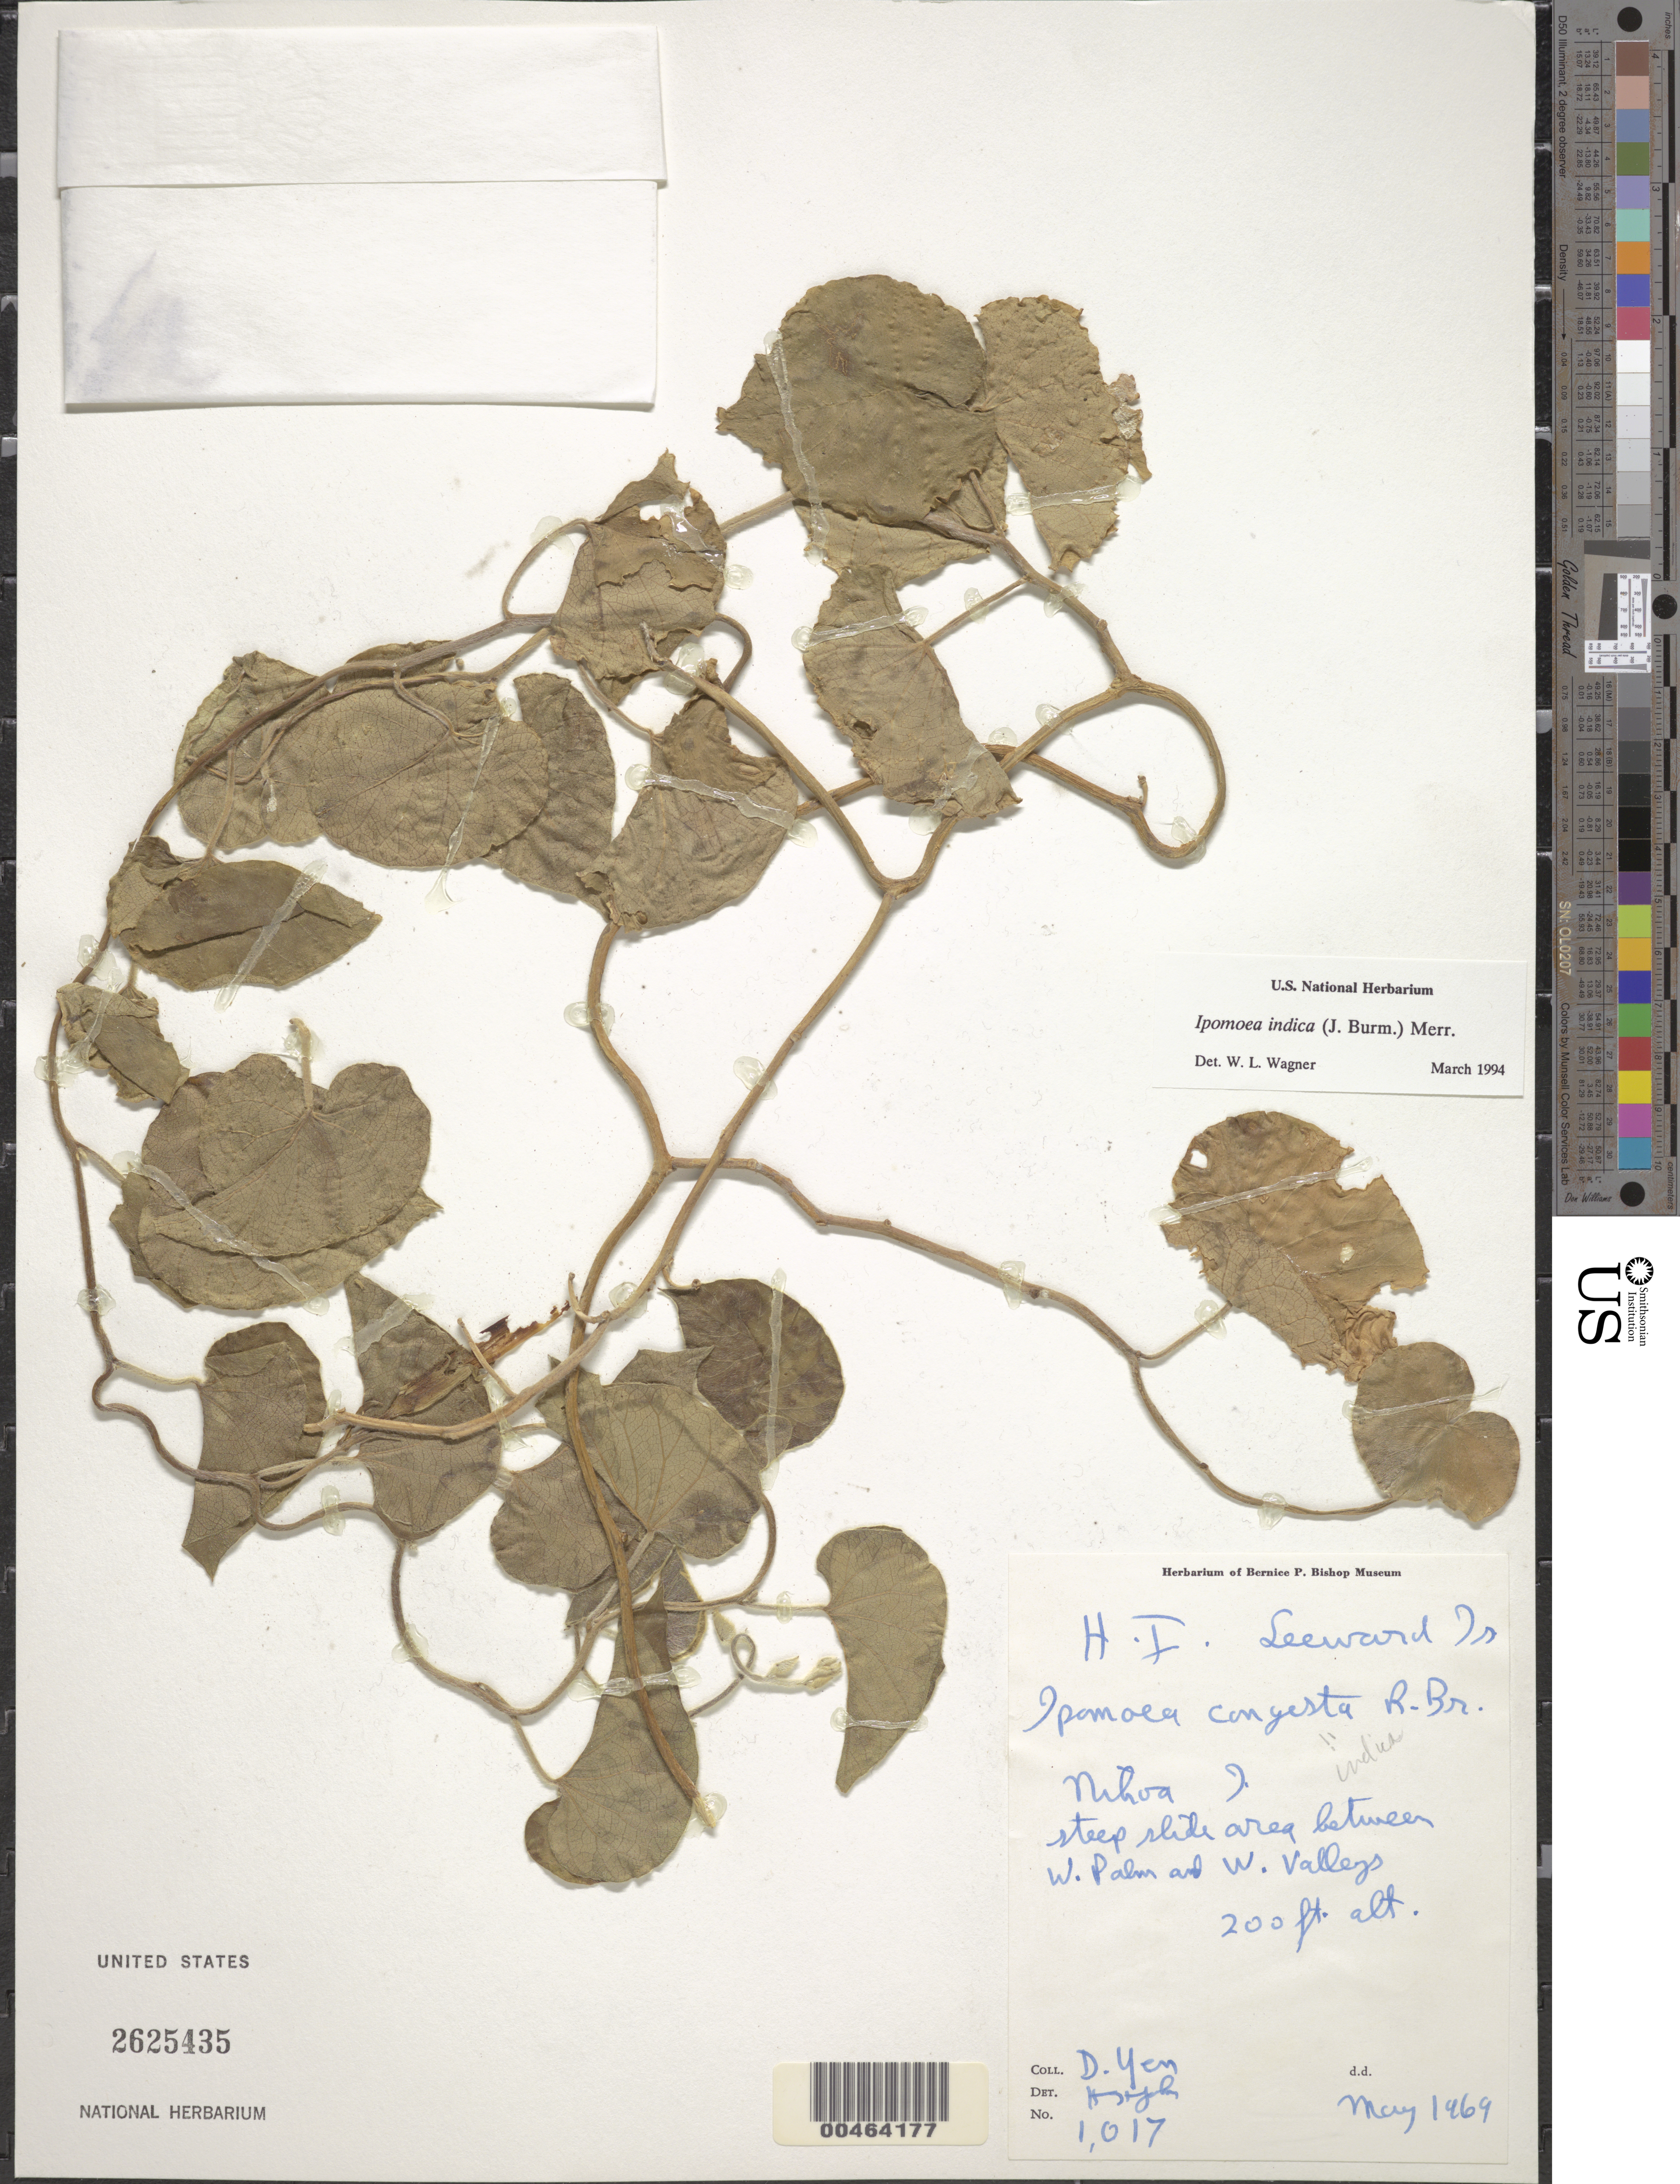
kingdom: Plantae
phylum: Tracheophyta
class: Magnoliopsida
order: Solanales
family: Convolvulaceae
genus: Ipomoea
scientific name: Ipomoea indica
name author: (Burm.) Merr.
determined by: St. John, H.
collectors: D. Yen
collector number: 1017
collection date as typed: May 1969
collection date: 1969-05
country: United States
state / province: Hawaii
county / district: Honolulu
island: Nihoa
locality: Steep slide area between W. Palm and W. Valleys.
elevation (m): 61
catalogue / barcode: US 2625435